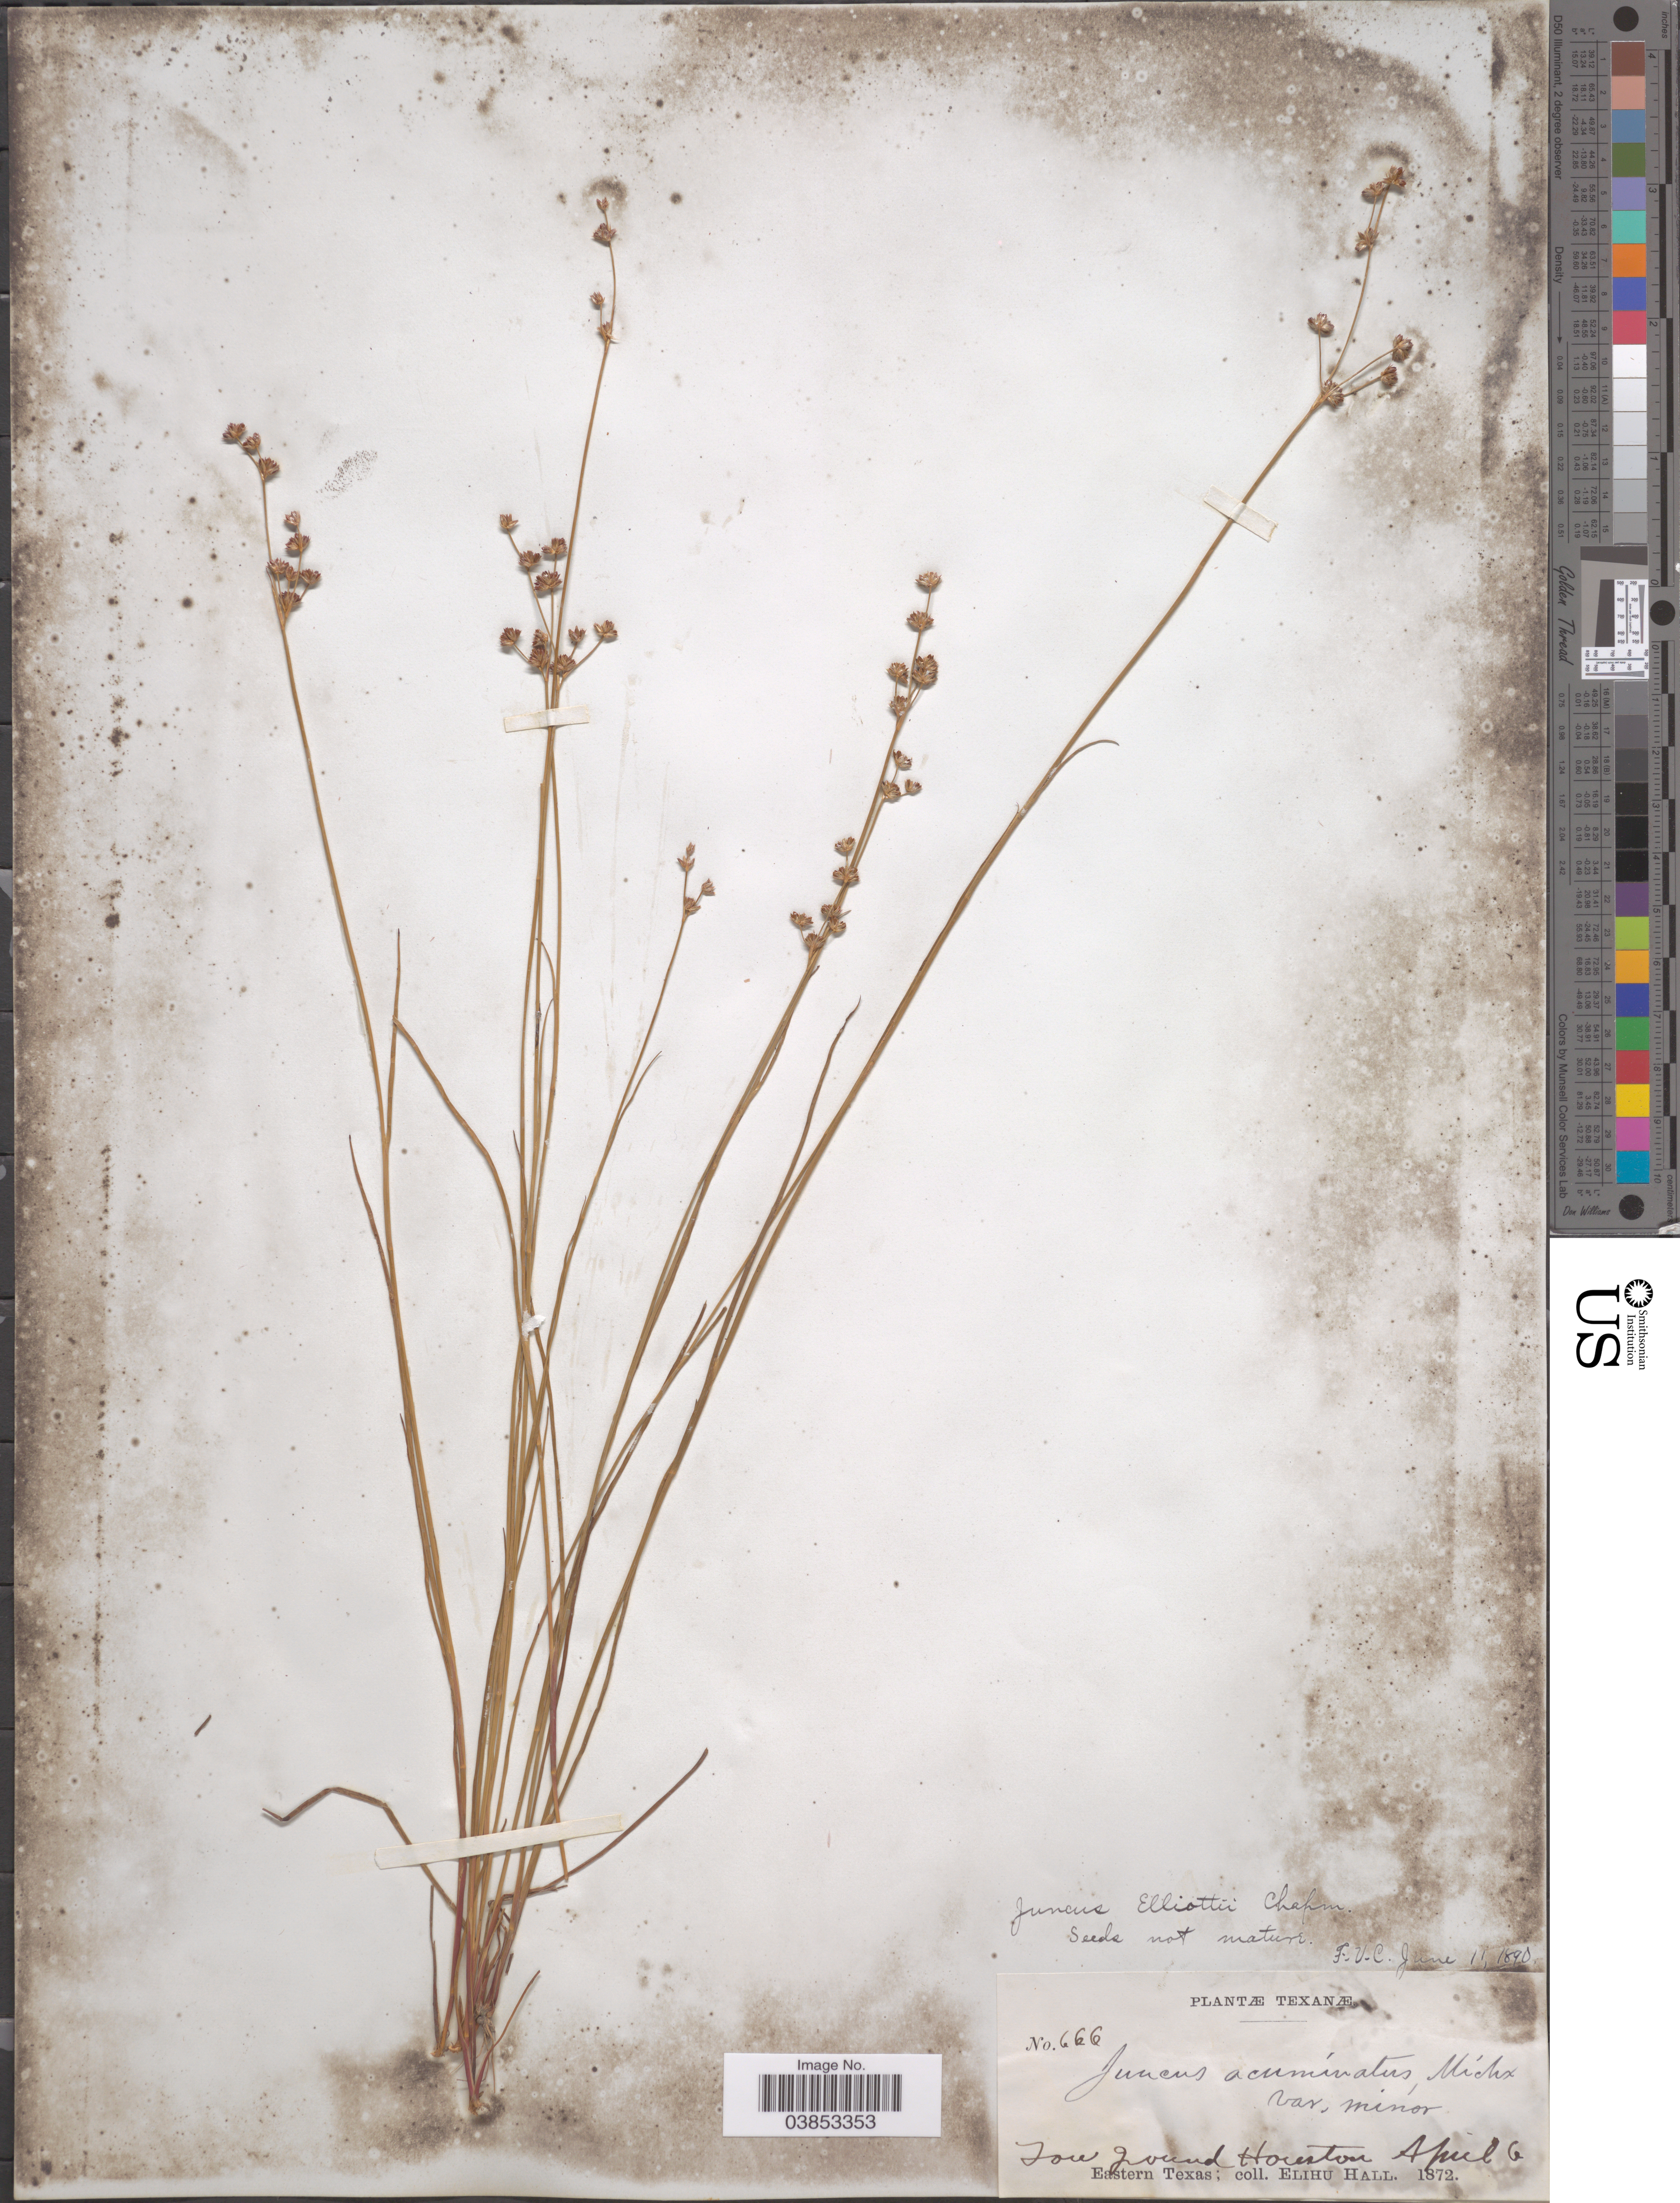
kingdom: Plantae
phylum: Tracheophyta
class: Liliopsida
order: Poales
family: Juncaceae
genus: Juncus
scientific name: Juncus elliottii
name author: Chapm.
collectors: E. Hall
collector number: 666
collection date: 1872-04-06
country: United States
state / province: Texas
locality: Low ground Houston, Eastern Texas.